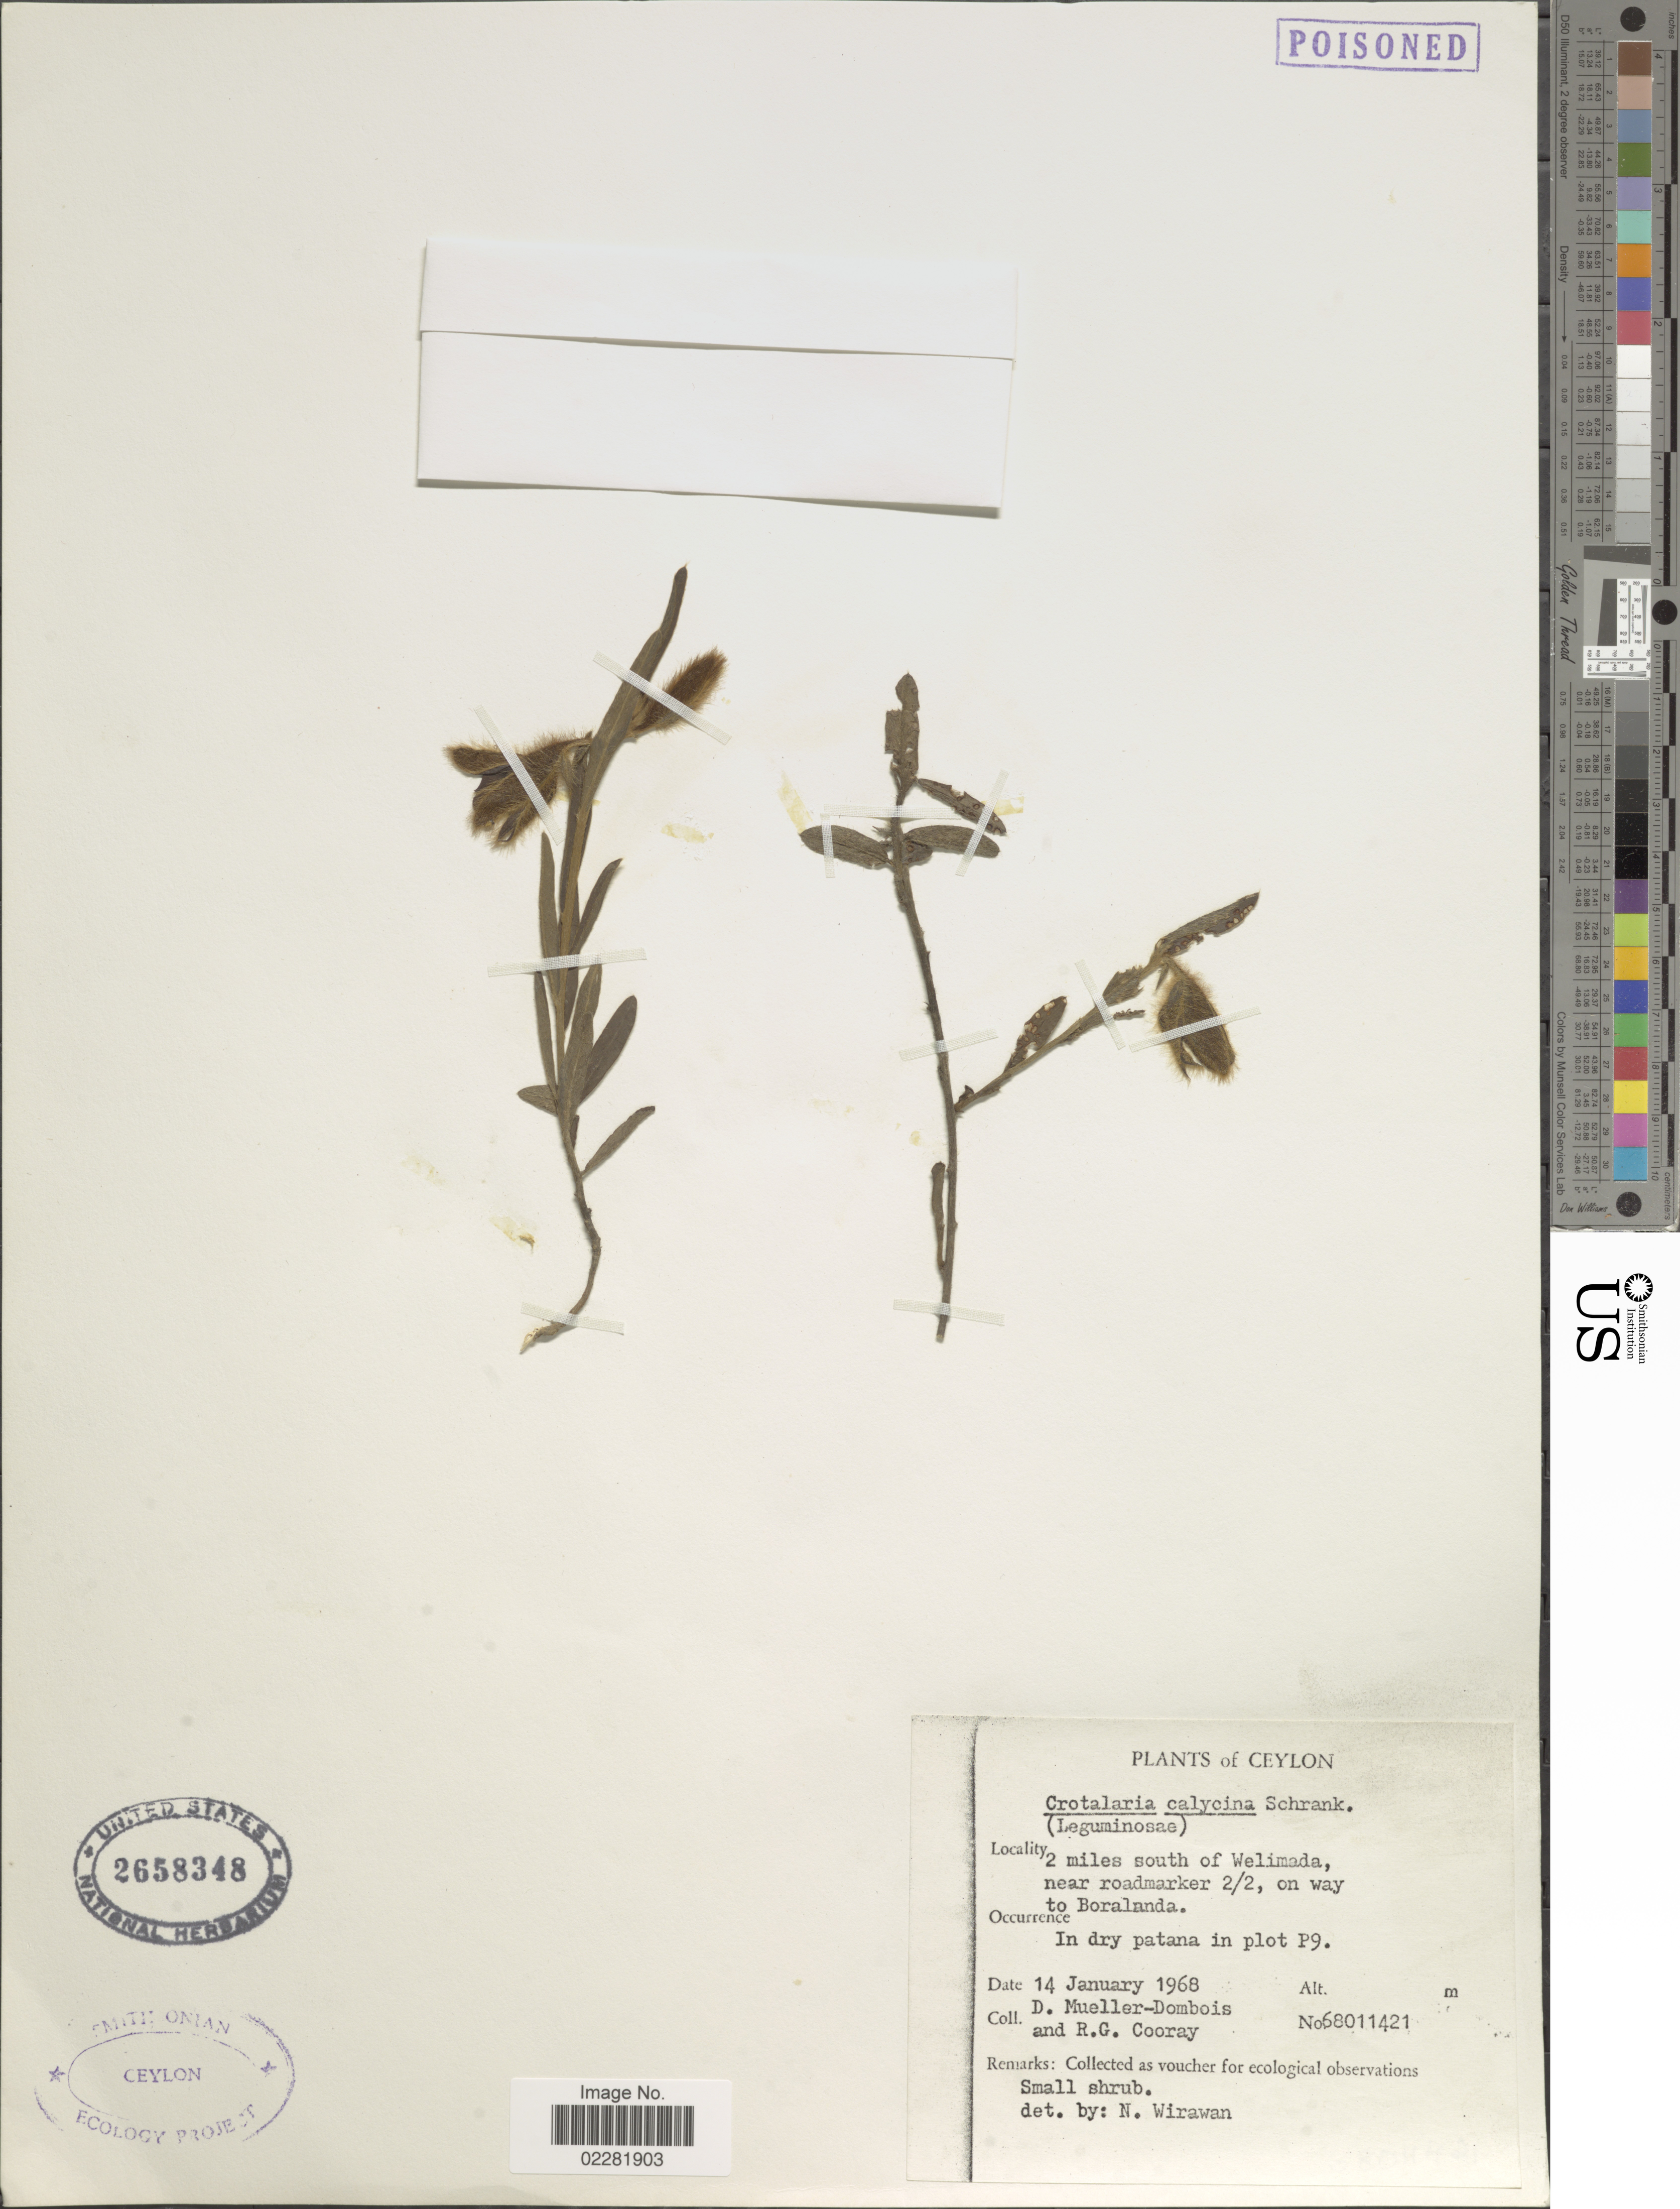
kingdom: Plantae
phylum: Tracheophyta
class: Magnoliopsida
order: Fabales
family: Fabaceae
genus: Crotalaria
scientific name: Crotalaria calycina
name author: Schrank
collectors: D. Mueller-Dombois & R. Cooray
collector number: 68011421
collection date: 1968-01-14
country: Sri Lanka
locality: Ceylon,. 2 miles south of Welimada, near roadmarker 2/2 on way to Boralanda. In dry patana in plot P9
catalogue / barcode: US 2658348